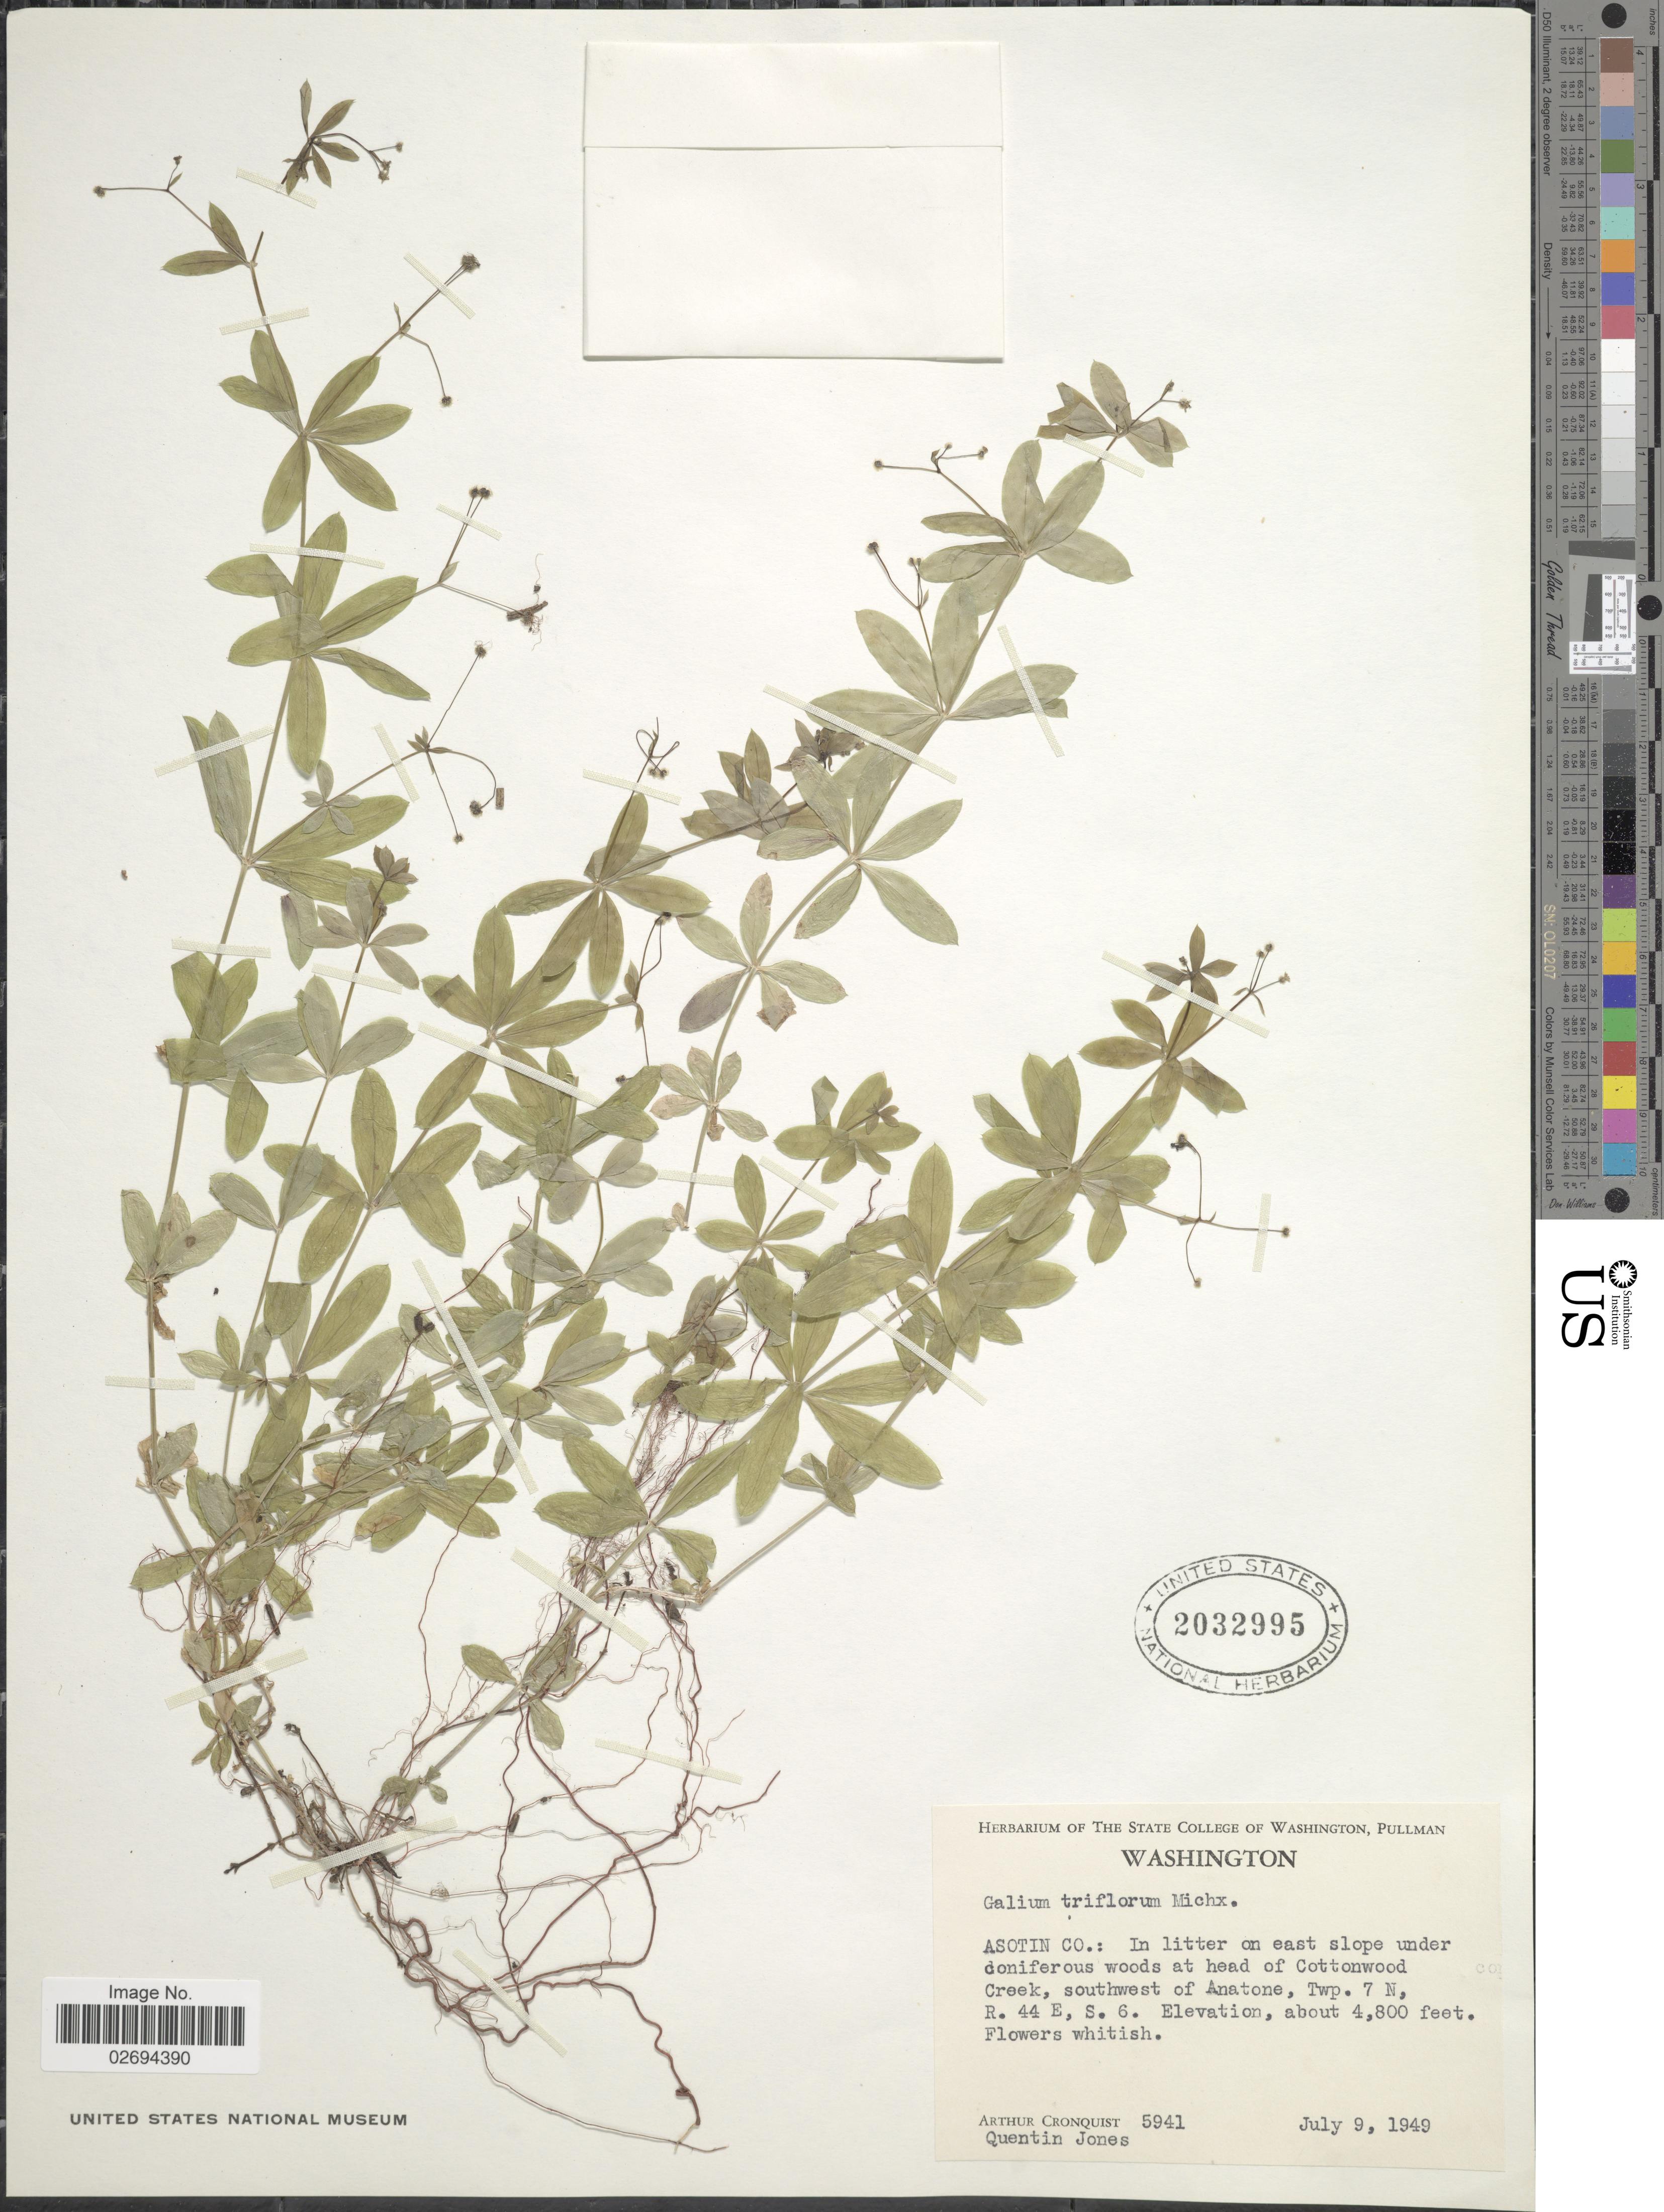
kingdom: Plantae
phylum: Tracheophyta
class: Magnoliopsida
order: Gentianales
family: Rubiaceae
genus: Galium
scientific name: Galium triflorum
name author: Michx.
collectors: A. J. Cronquist & Q. Jones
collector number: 5941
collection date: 1949-07-09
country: United States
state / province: Washington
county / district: Asotin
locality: Asotin Co.: In litter on east slope under coniferous woods at head of Cottonwood Creek, southwest of Anatone, Twp. 7 N, R. 44 E, S. 6.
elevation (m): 1463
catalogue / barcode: US 2032995